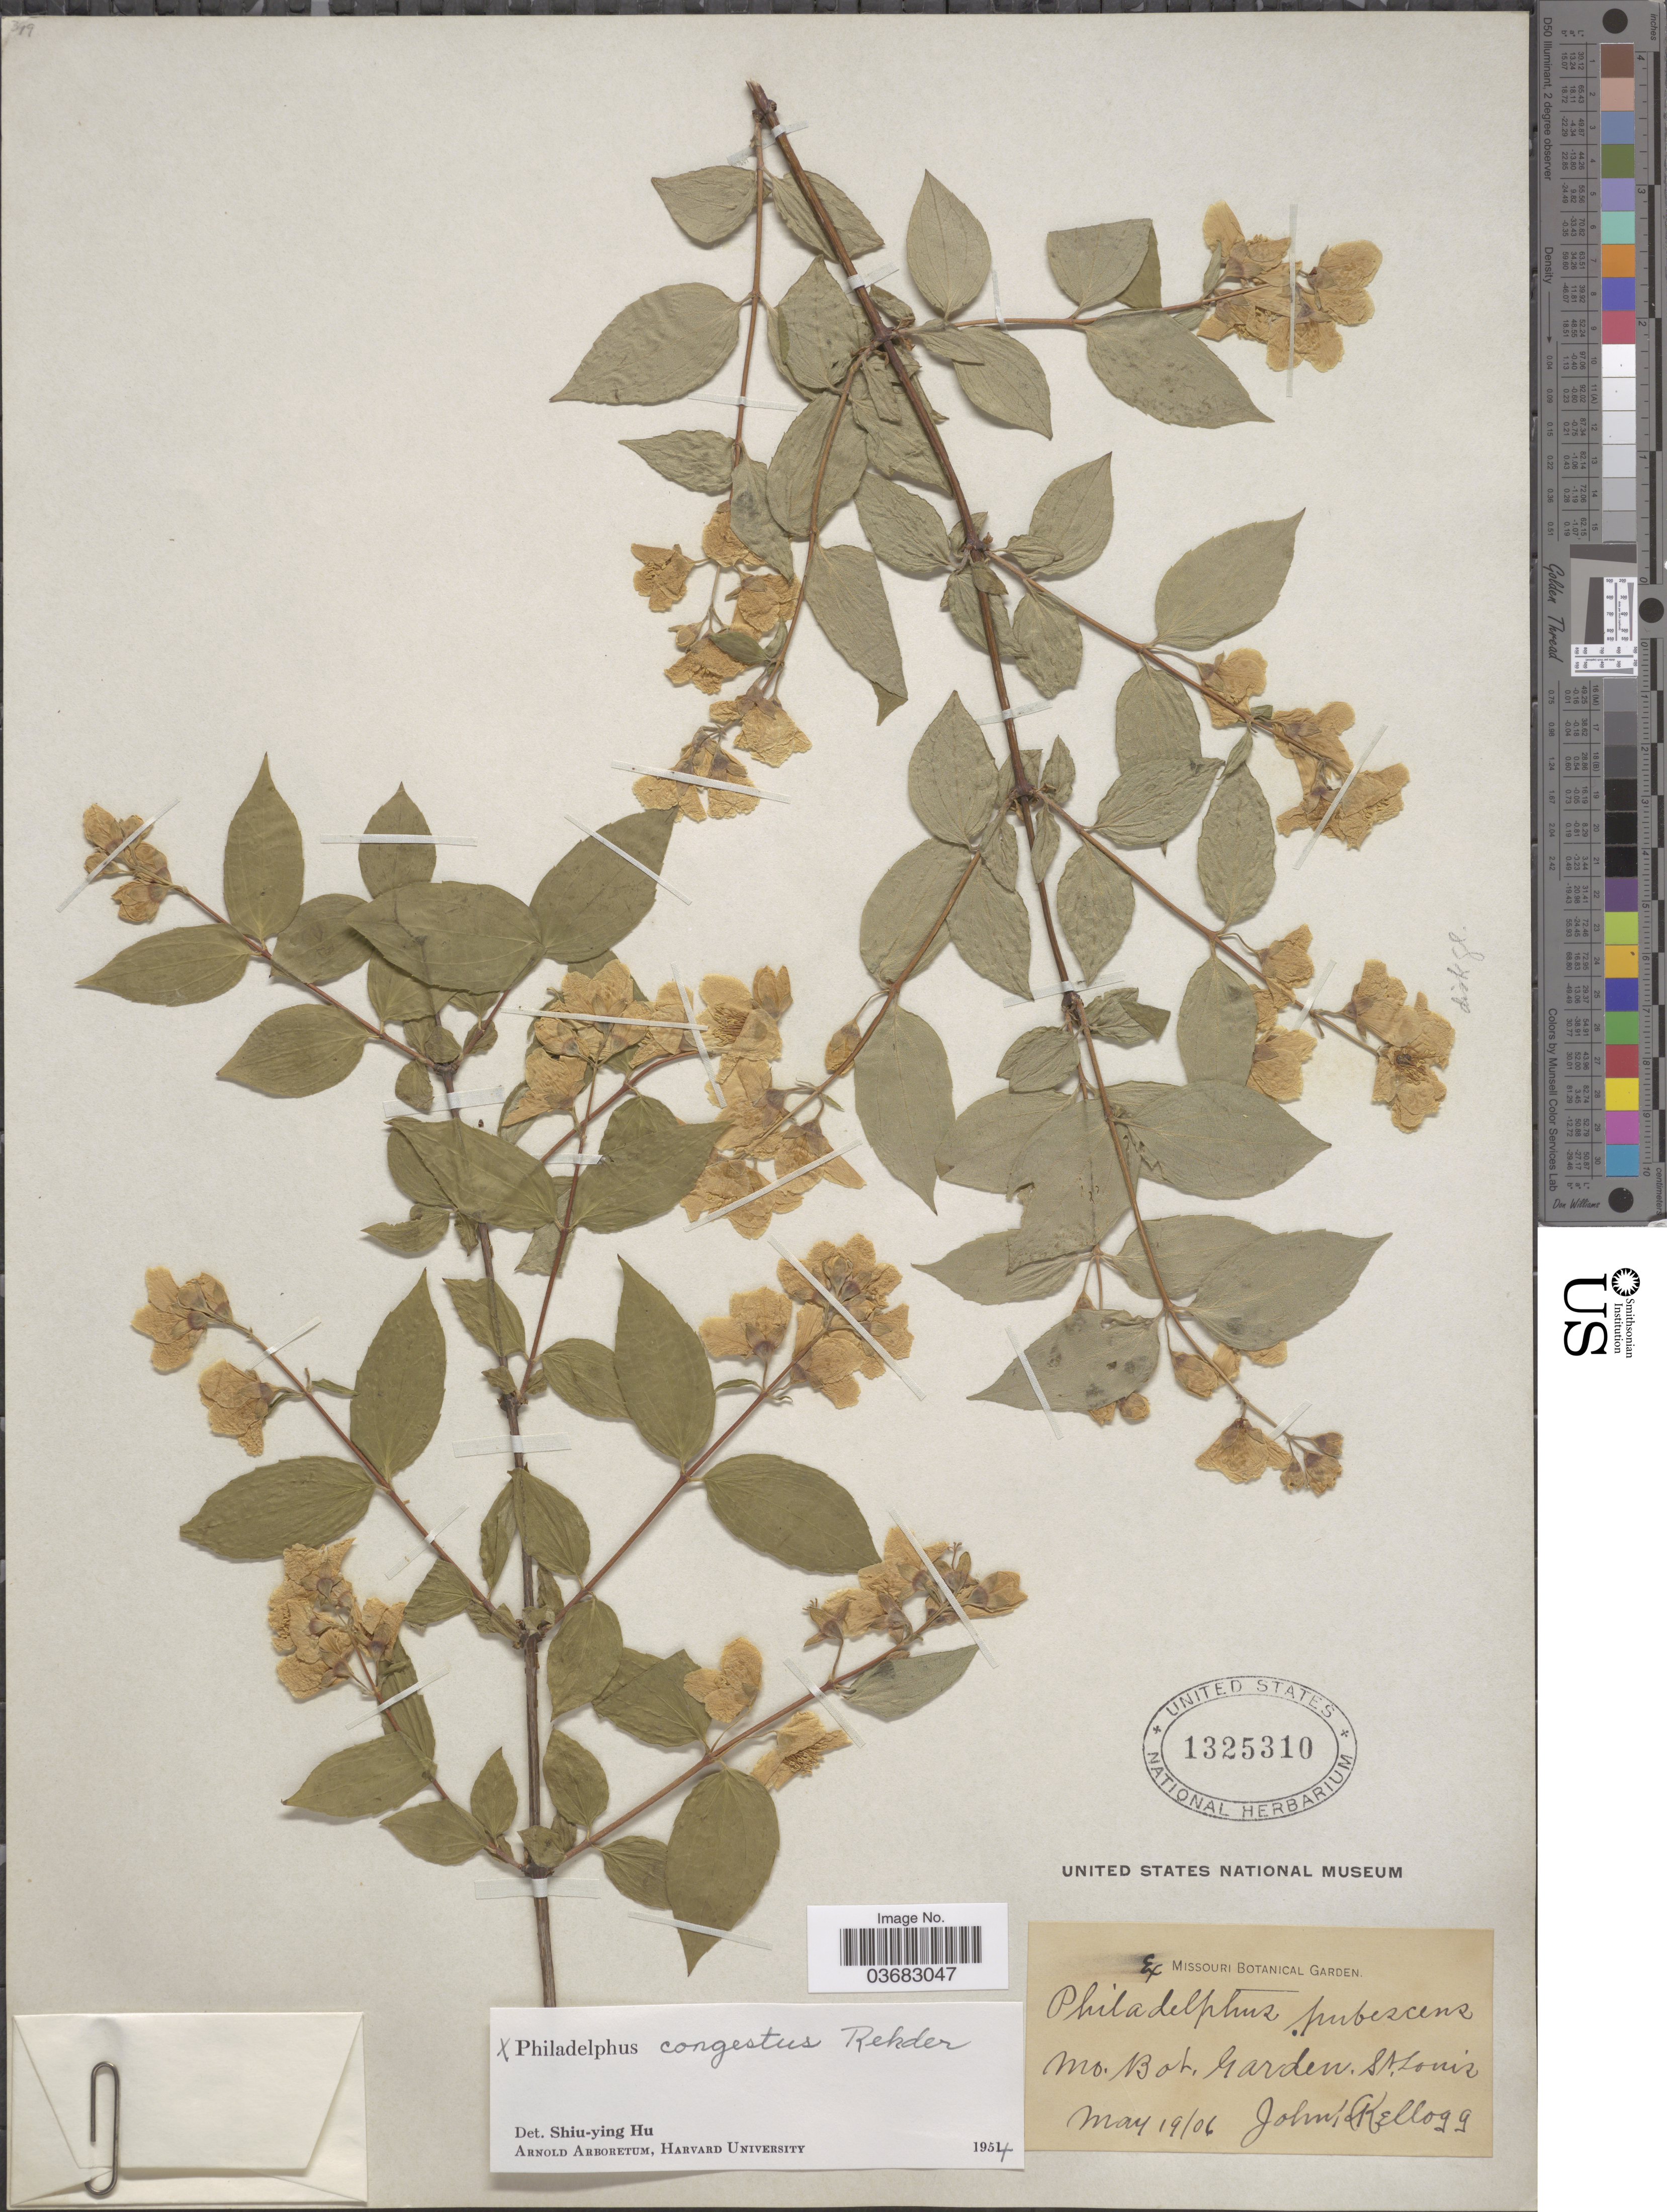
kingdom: Plantae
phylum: Tracheophyta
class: Magnoliopsida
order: Cornales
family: Hydrangeaceae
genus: Philadelphus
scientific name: Philadelphus pubescens x P. x congestus Rehder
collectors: J. H. Kellogg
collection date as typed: Transcribed d/m/y: 19/5/6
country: United States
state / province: Missouri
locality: Mo. Bot. Garden, St. Louis.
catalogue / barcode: US 1325310